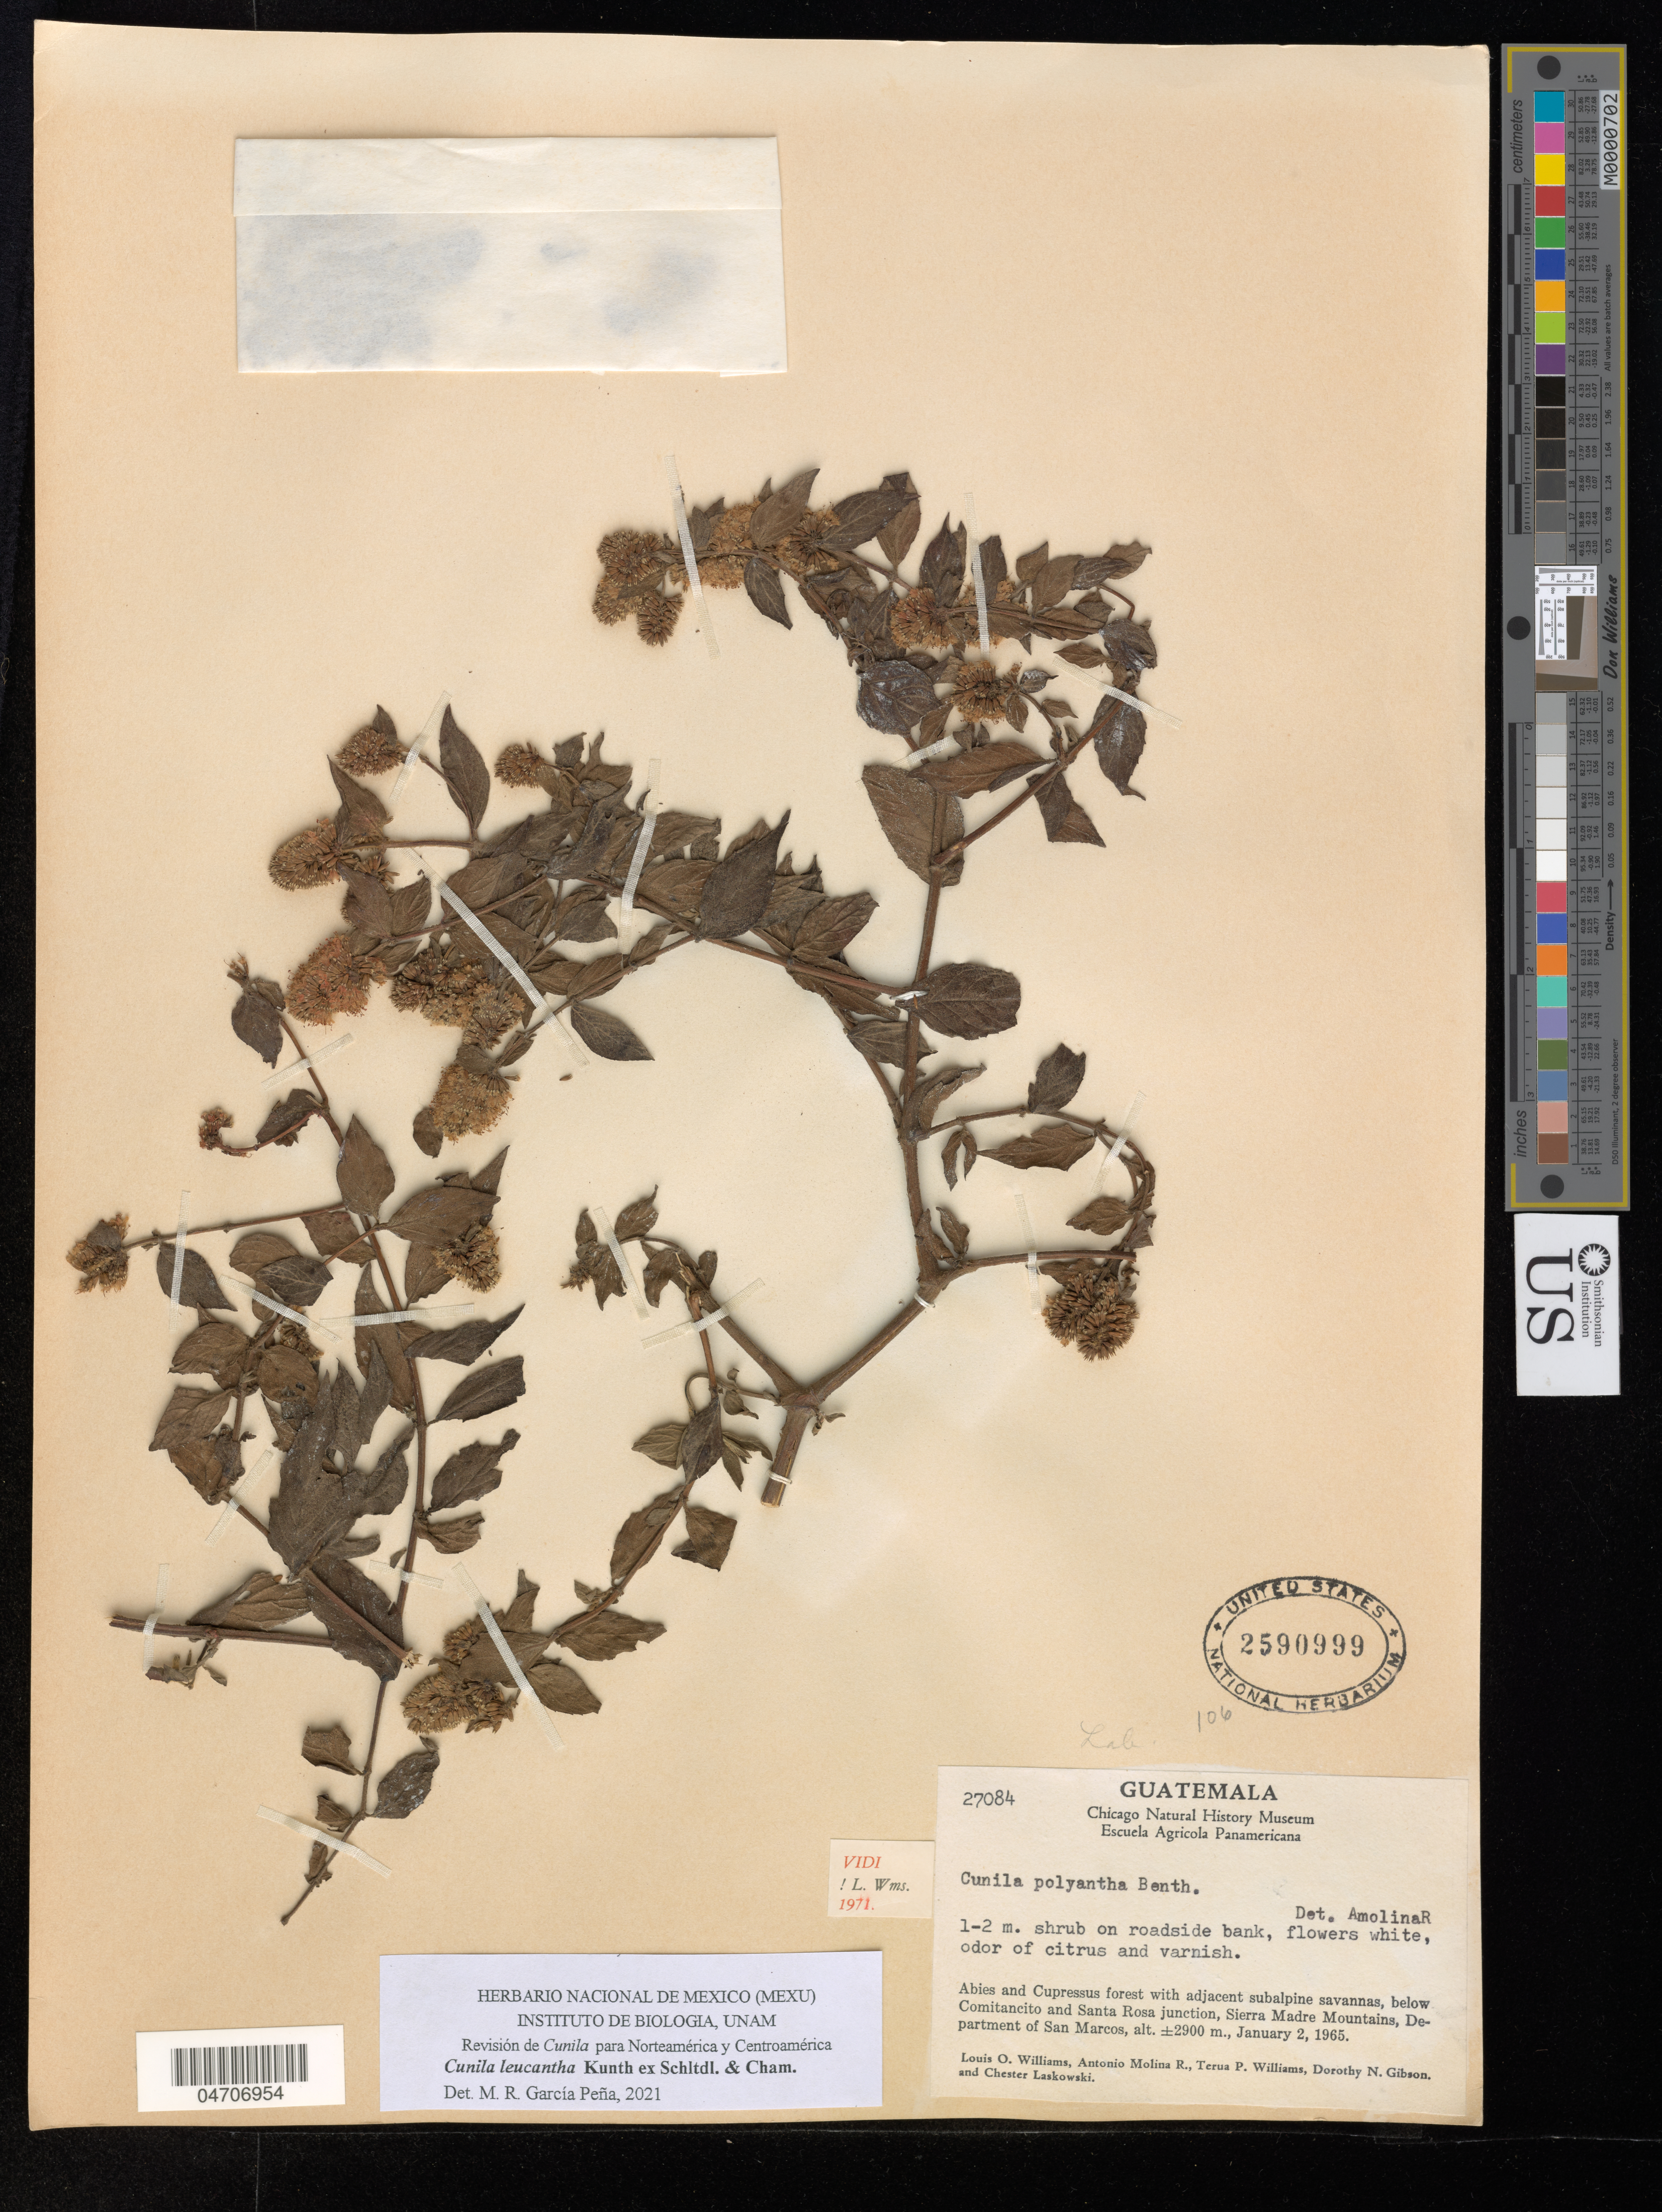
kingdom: Plantae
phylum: Tracheophyta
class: Magnoliopsida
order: Lamiales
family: Lamiaceae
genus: Cunila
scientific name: Cunila leucantha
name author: Kunth ex Schltdl. & Cham.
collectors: L. O. Williams, A. Molina R., T. P. Williams & D. N. Gibson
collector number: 27084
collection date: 1965-01-02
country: Guatemala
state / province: San Marcos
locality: Below Comitancito and Santa Rosa junction, Sierra Madre Mountains, Department of San Marcos.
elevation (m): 2900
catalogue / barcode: US 2590999